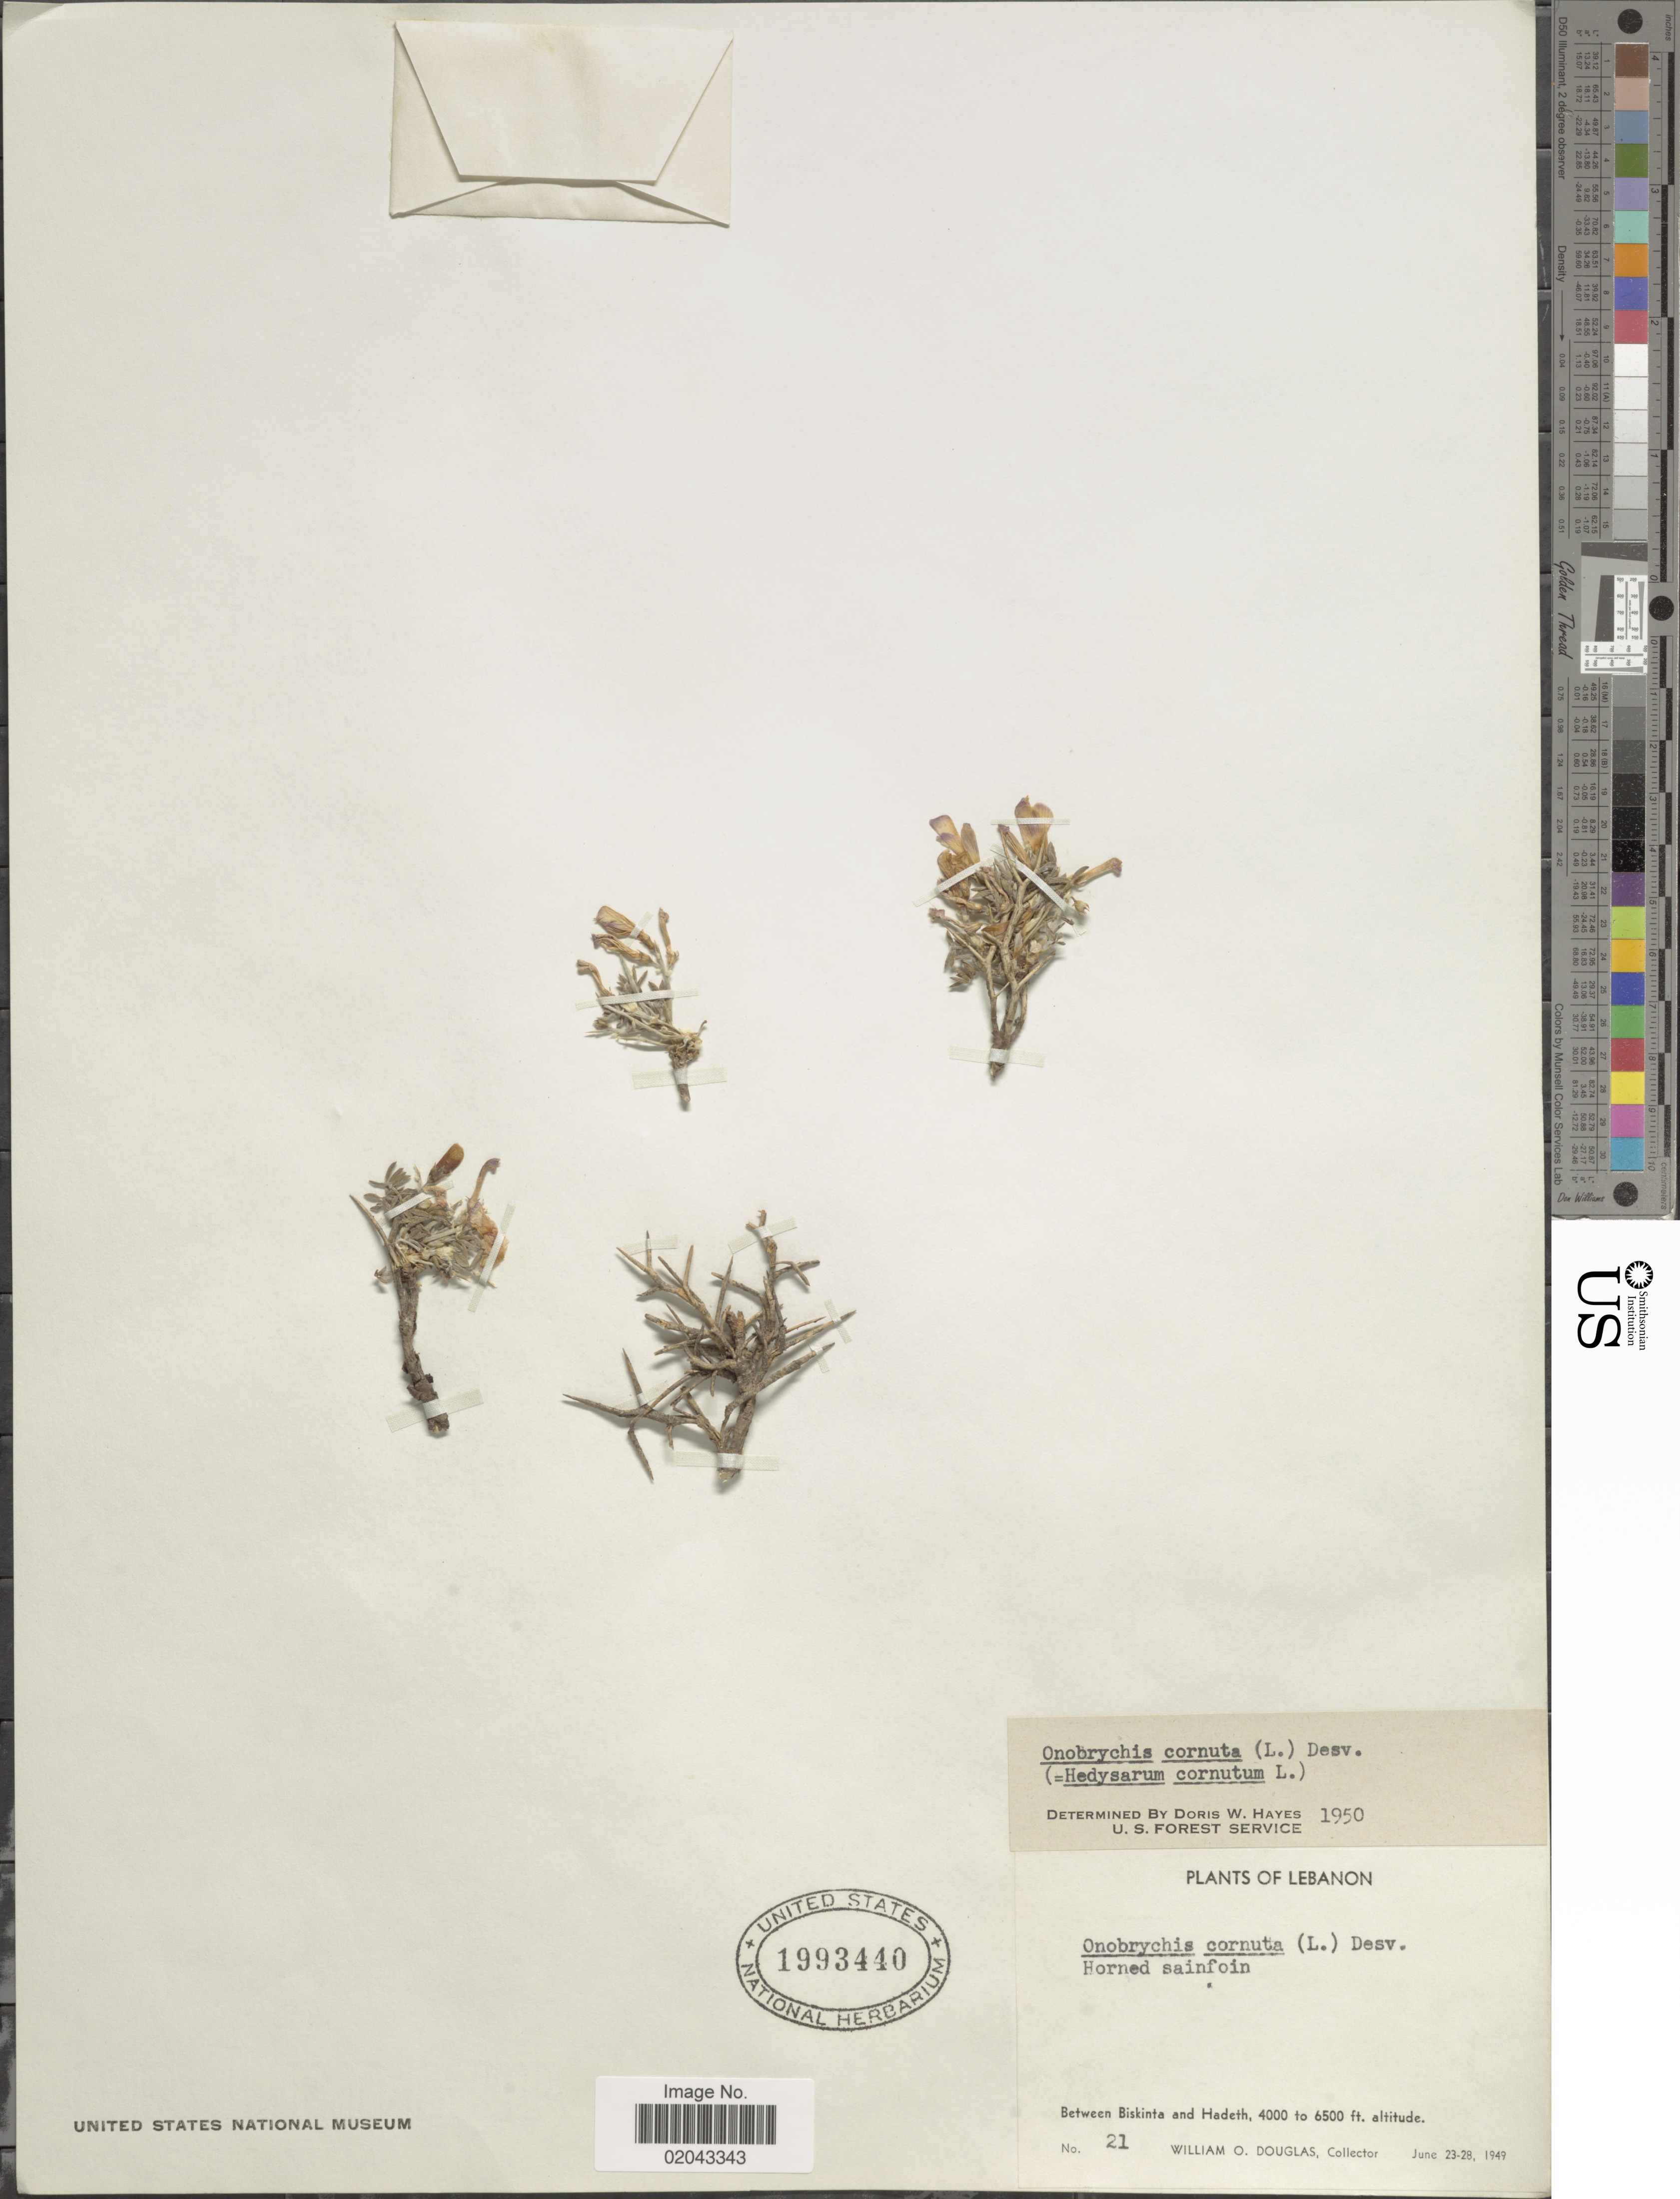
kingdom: Plantae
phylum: Tracheophyta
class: Magnoliopsida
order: Fabales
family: Fabaceae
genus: Onobrychis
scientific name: Onobrychis cornuta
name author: (L.) Desv.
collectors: W. Douglas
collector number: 21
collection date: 1949-06-23/1949-06-28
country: Lebanon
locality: Between Biskinta and Hadeth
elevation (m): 1219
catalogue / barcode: US 1993440